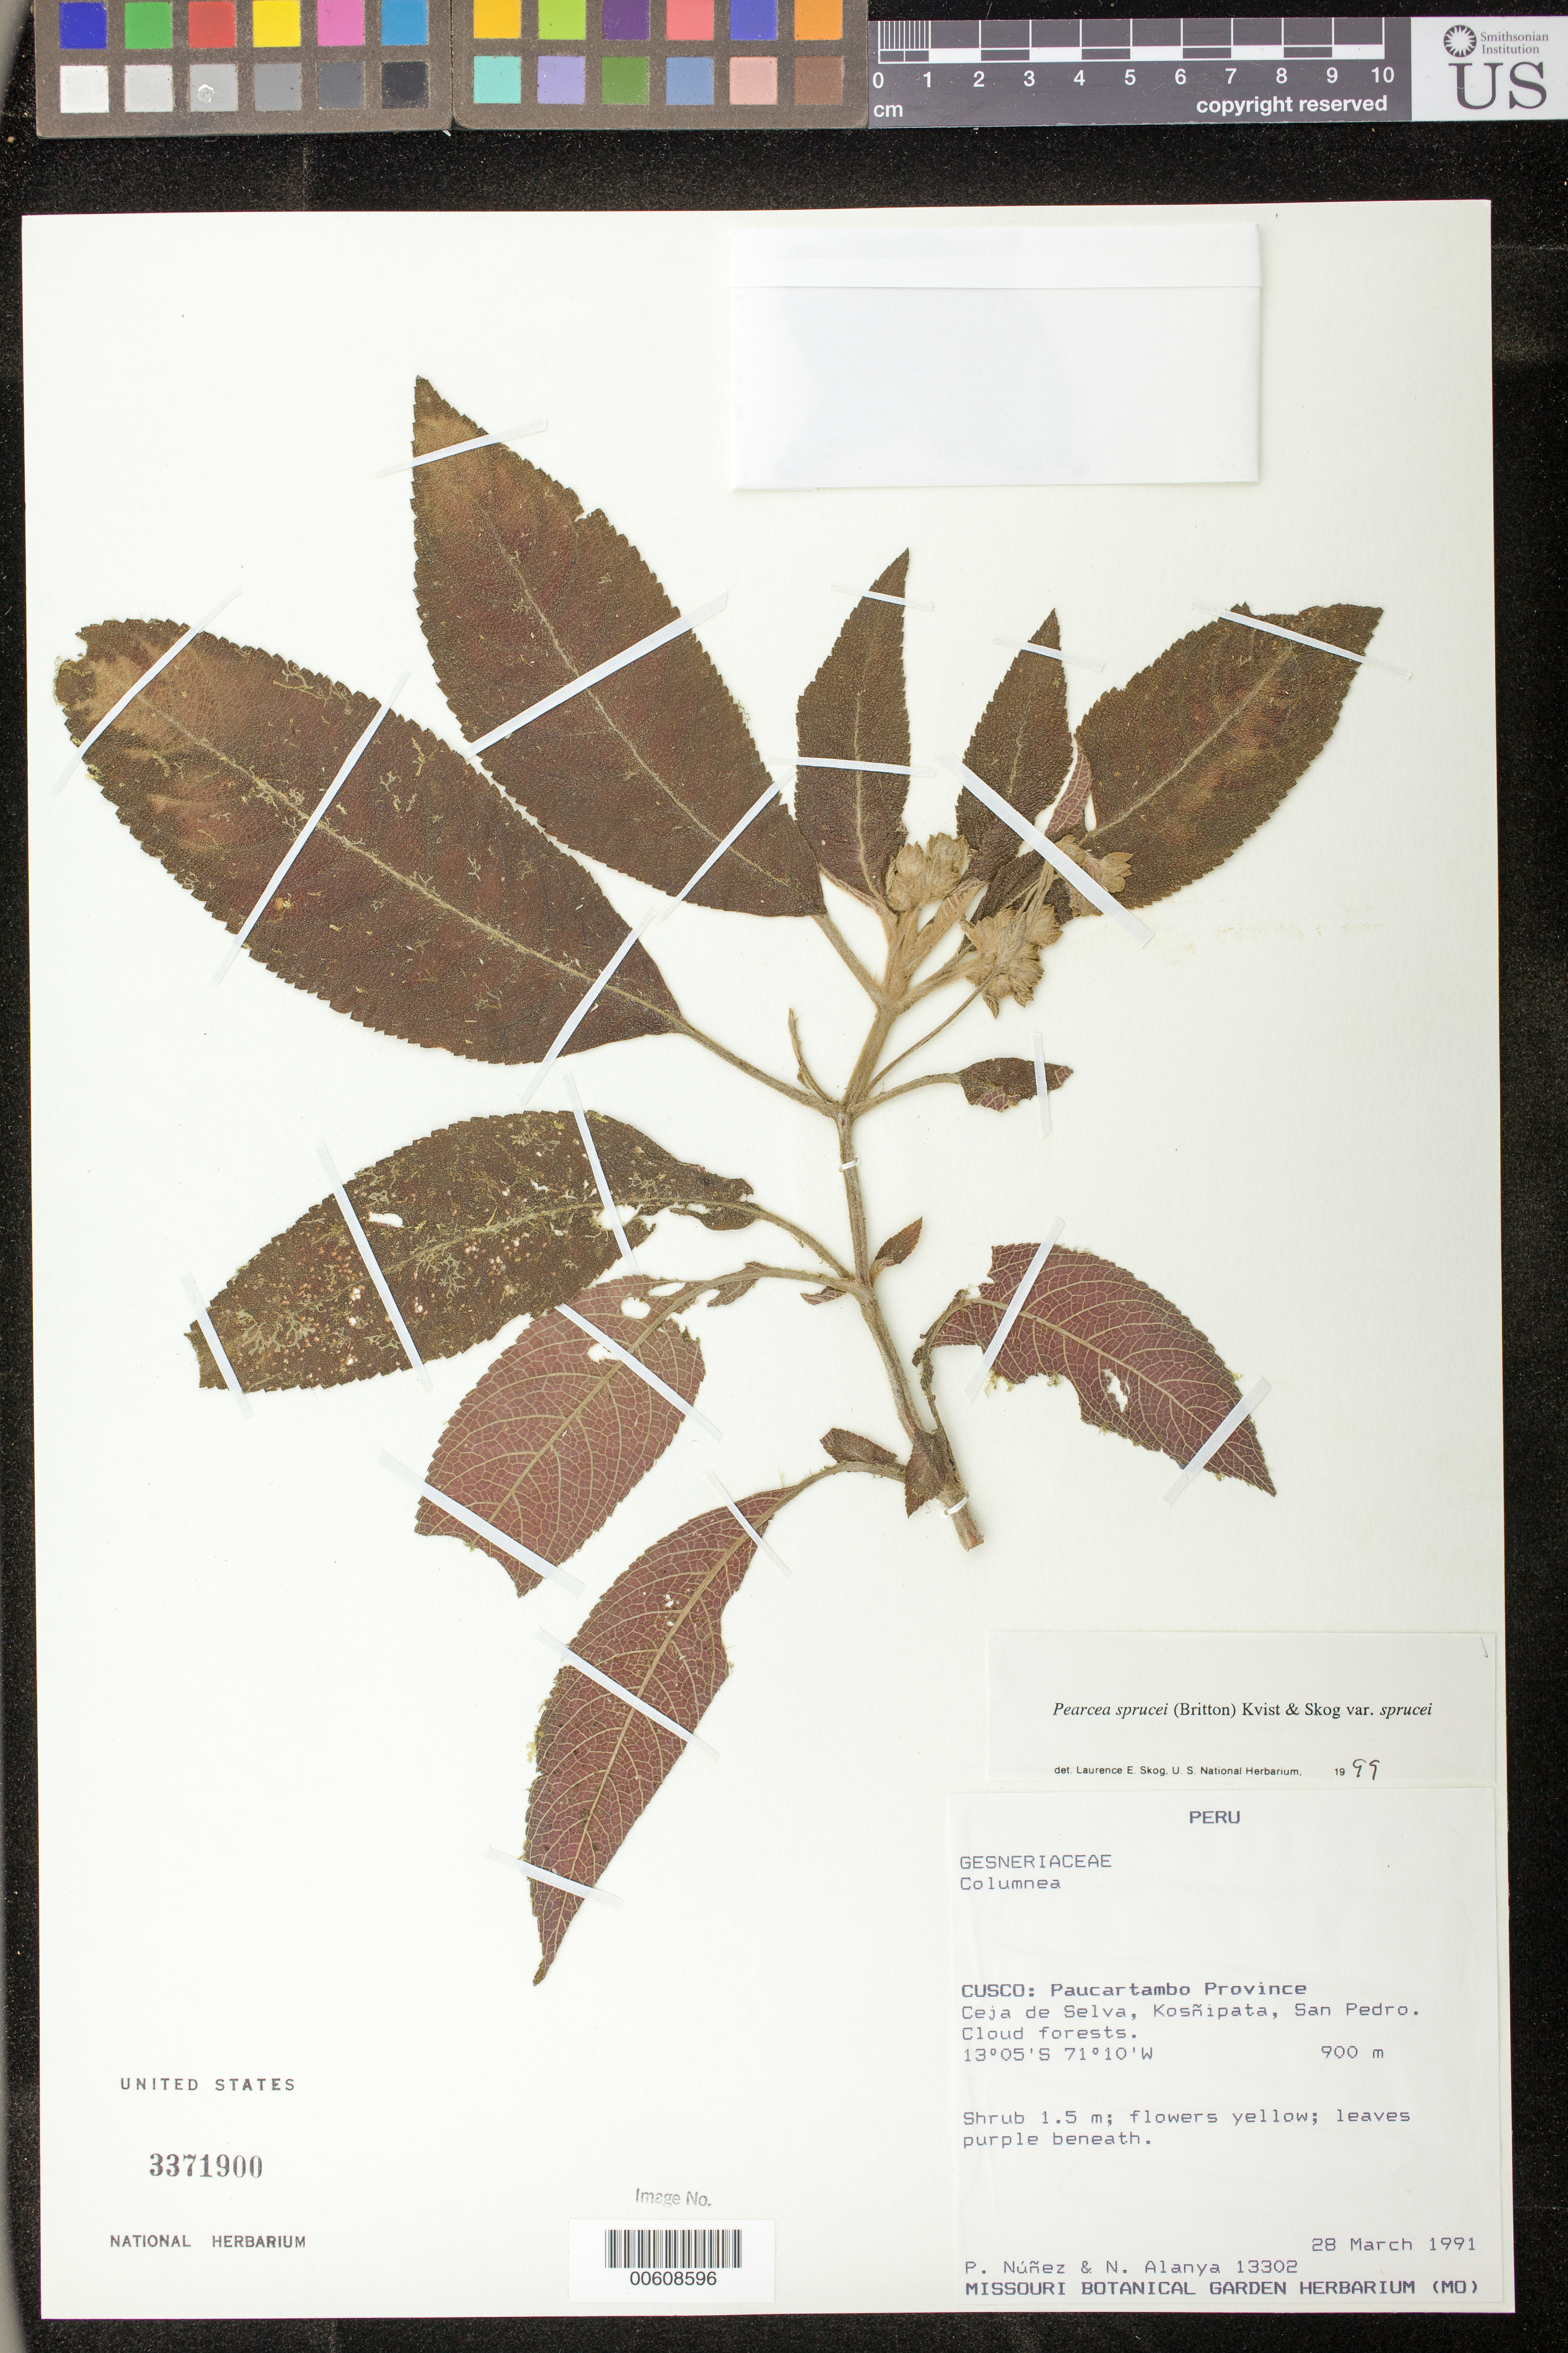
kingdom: Plantae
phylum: Tracheophyta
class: Magnoliopsida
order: Lamiales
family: Gesneriaceae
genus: Pearcea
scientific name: Pearcea sprucei var. sprucei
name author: (Britton ex Rusby) L.P. Kvist & L.E. Skog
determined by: Skog, Laurence E.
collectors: P. Núñez V. & N. Alanya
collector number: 13302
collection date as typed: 28 Mar 1991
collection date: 1991-03-28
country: Peru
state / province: Cusco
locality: Prov. Paucartambo; Ceja de Selva, Kosñipata, San Pedro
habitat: Cloud forests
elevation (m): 900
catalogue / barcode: US 3371900